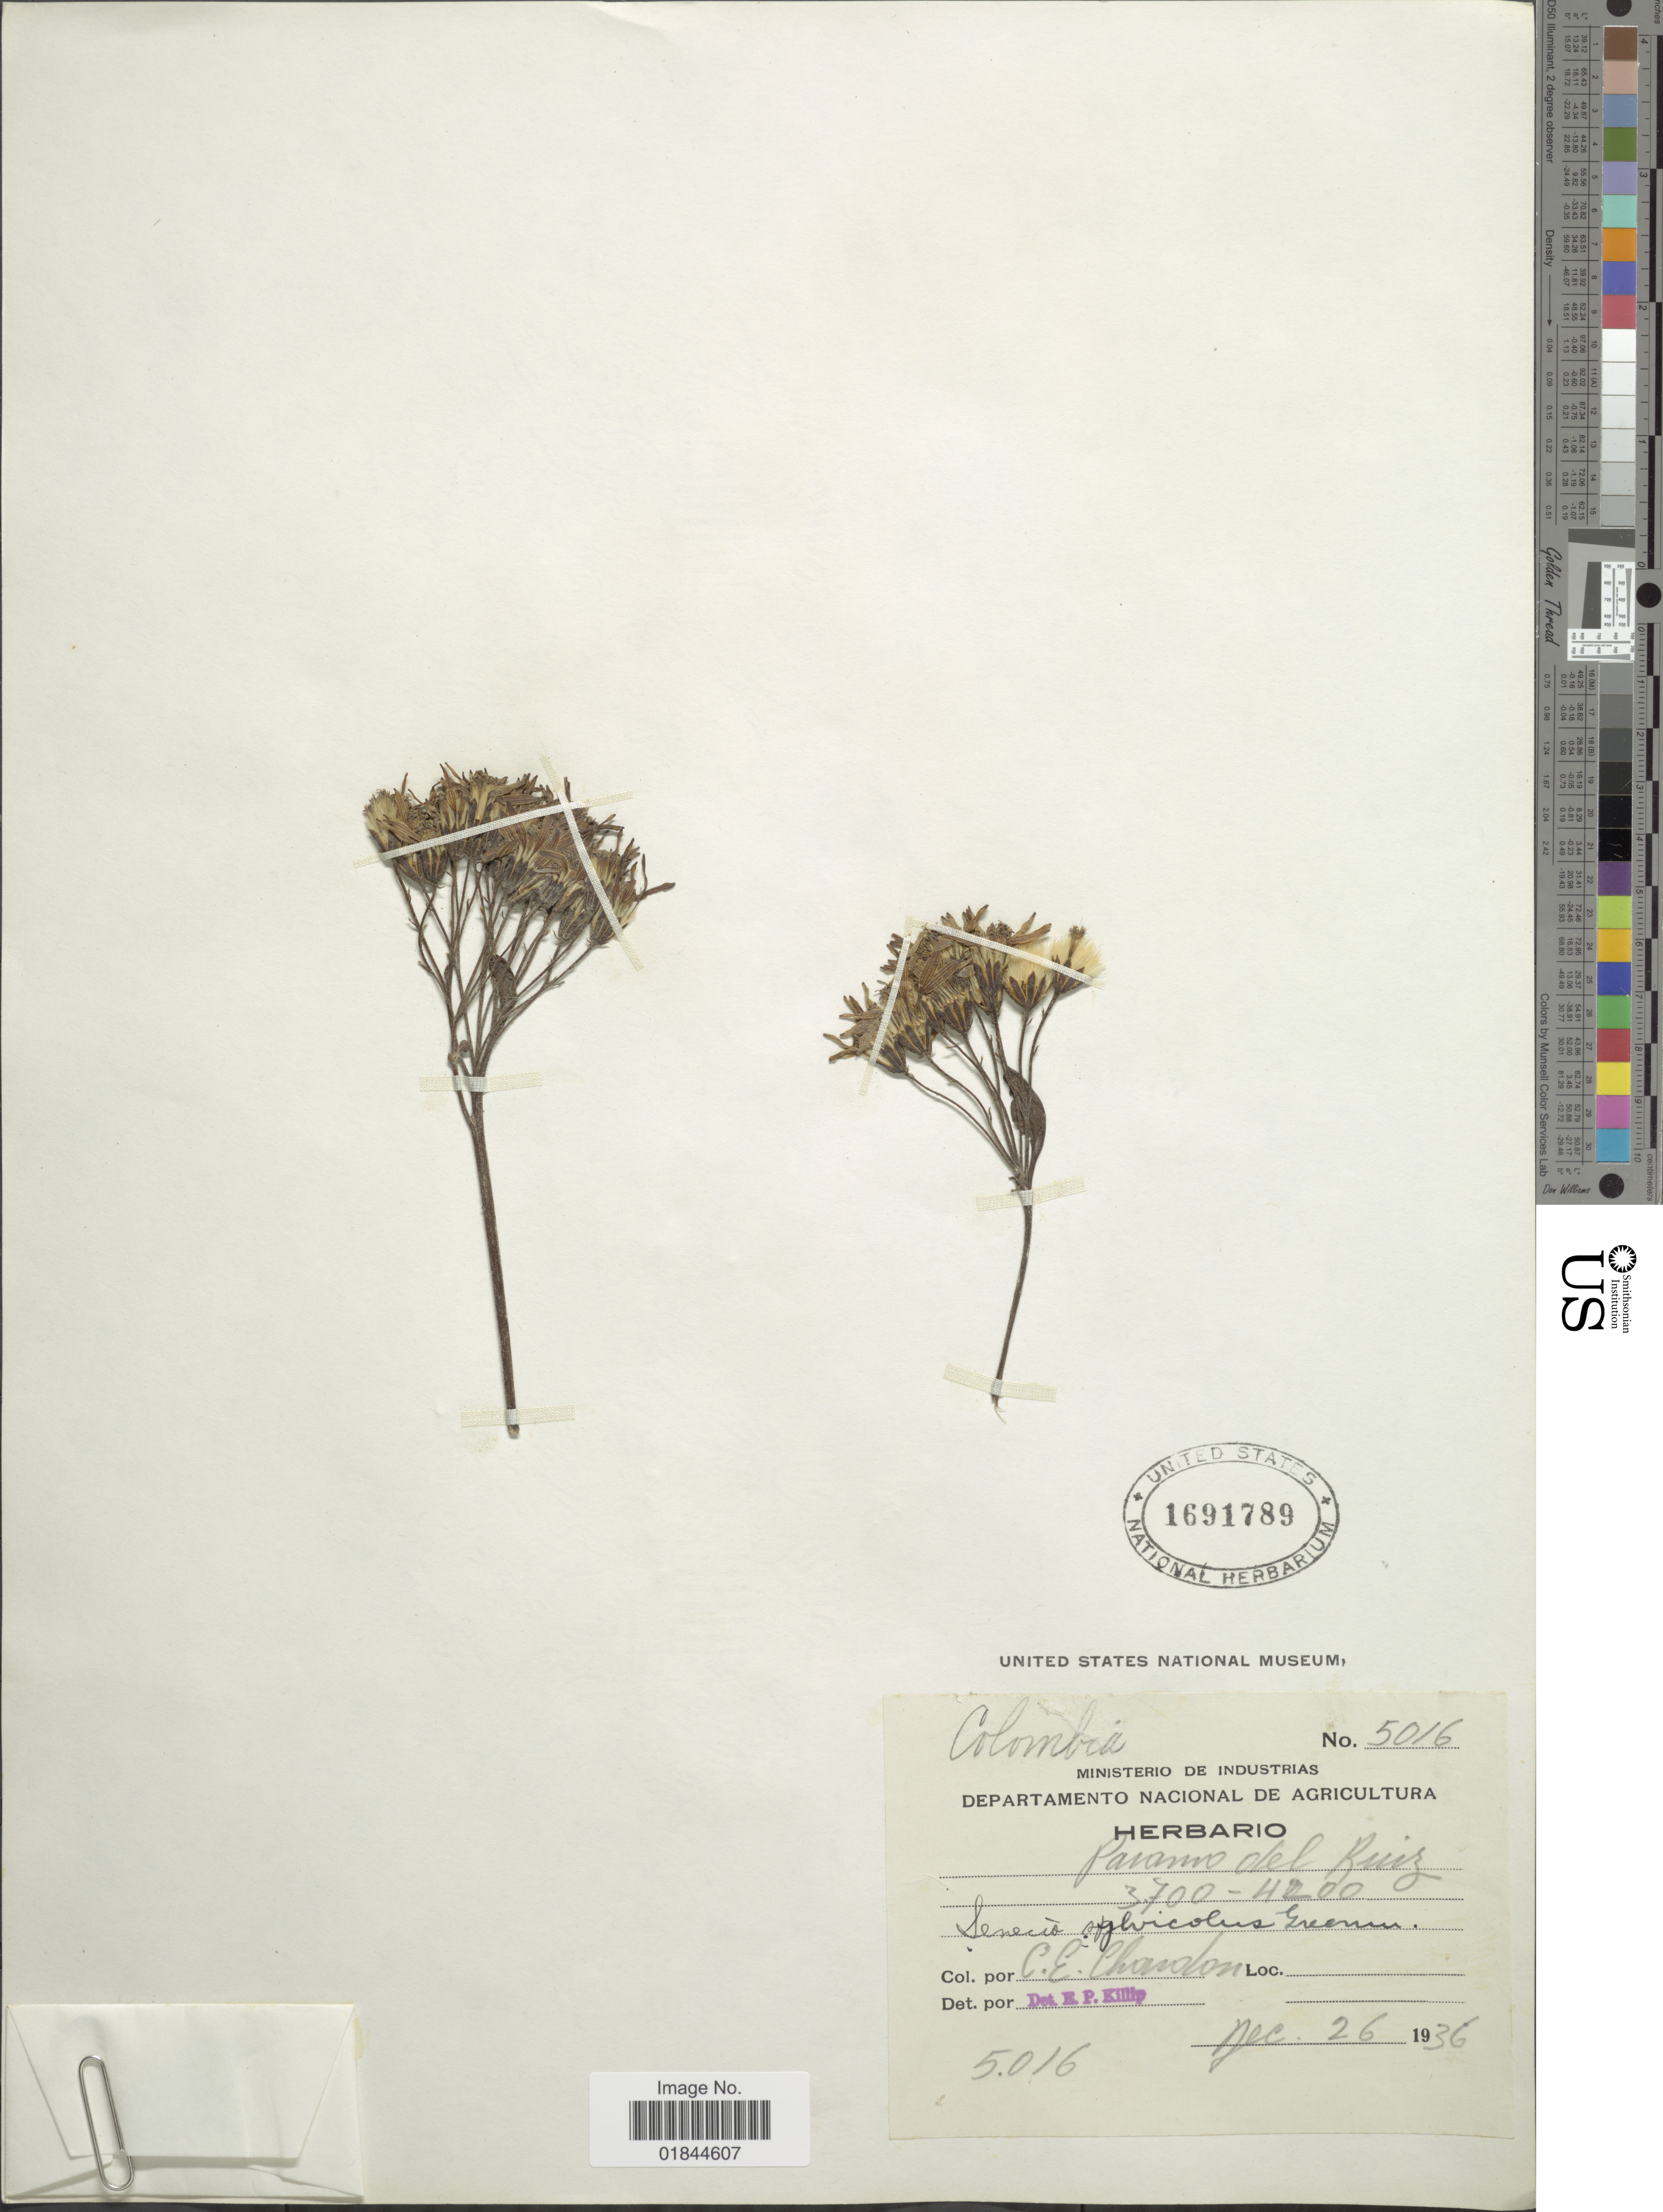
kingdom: Plantae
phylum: Tracheophyta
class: Magnoliopsida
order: Asterales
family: Asteraceae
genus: Pentacalia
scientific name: Pentacalia sylvicola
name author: (Greenm.) Cuatrec.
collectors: C. Chendon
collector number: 5016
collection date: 1936-12-26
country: Colombia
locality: Paramo del Ruiz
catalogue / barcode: US 1691789